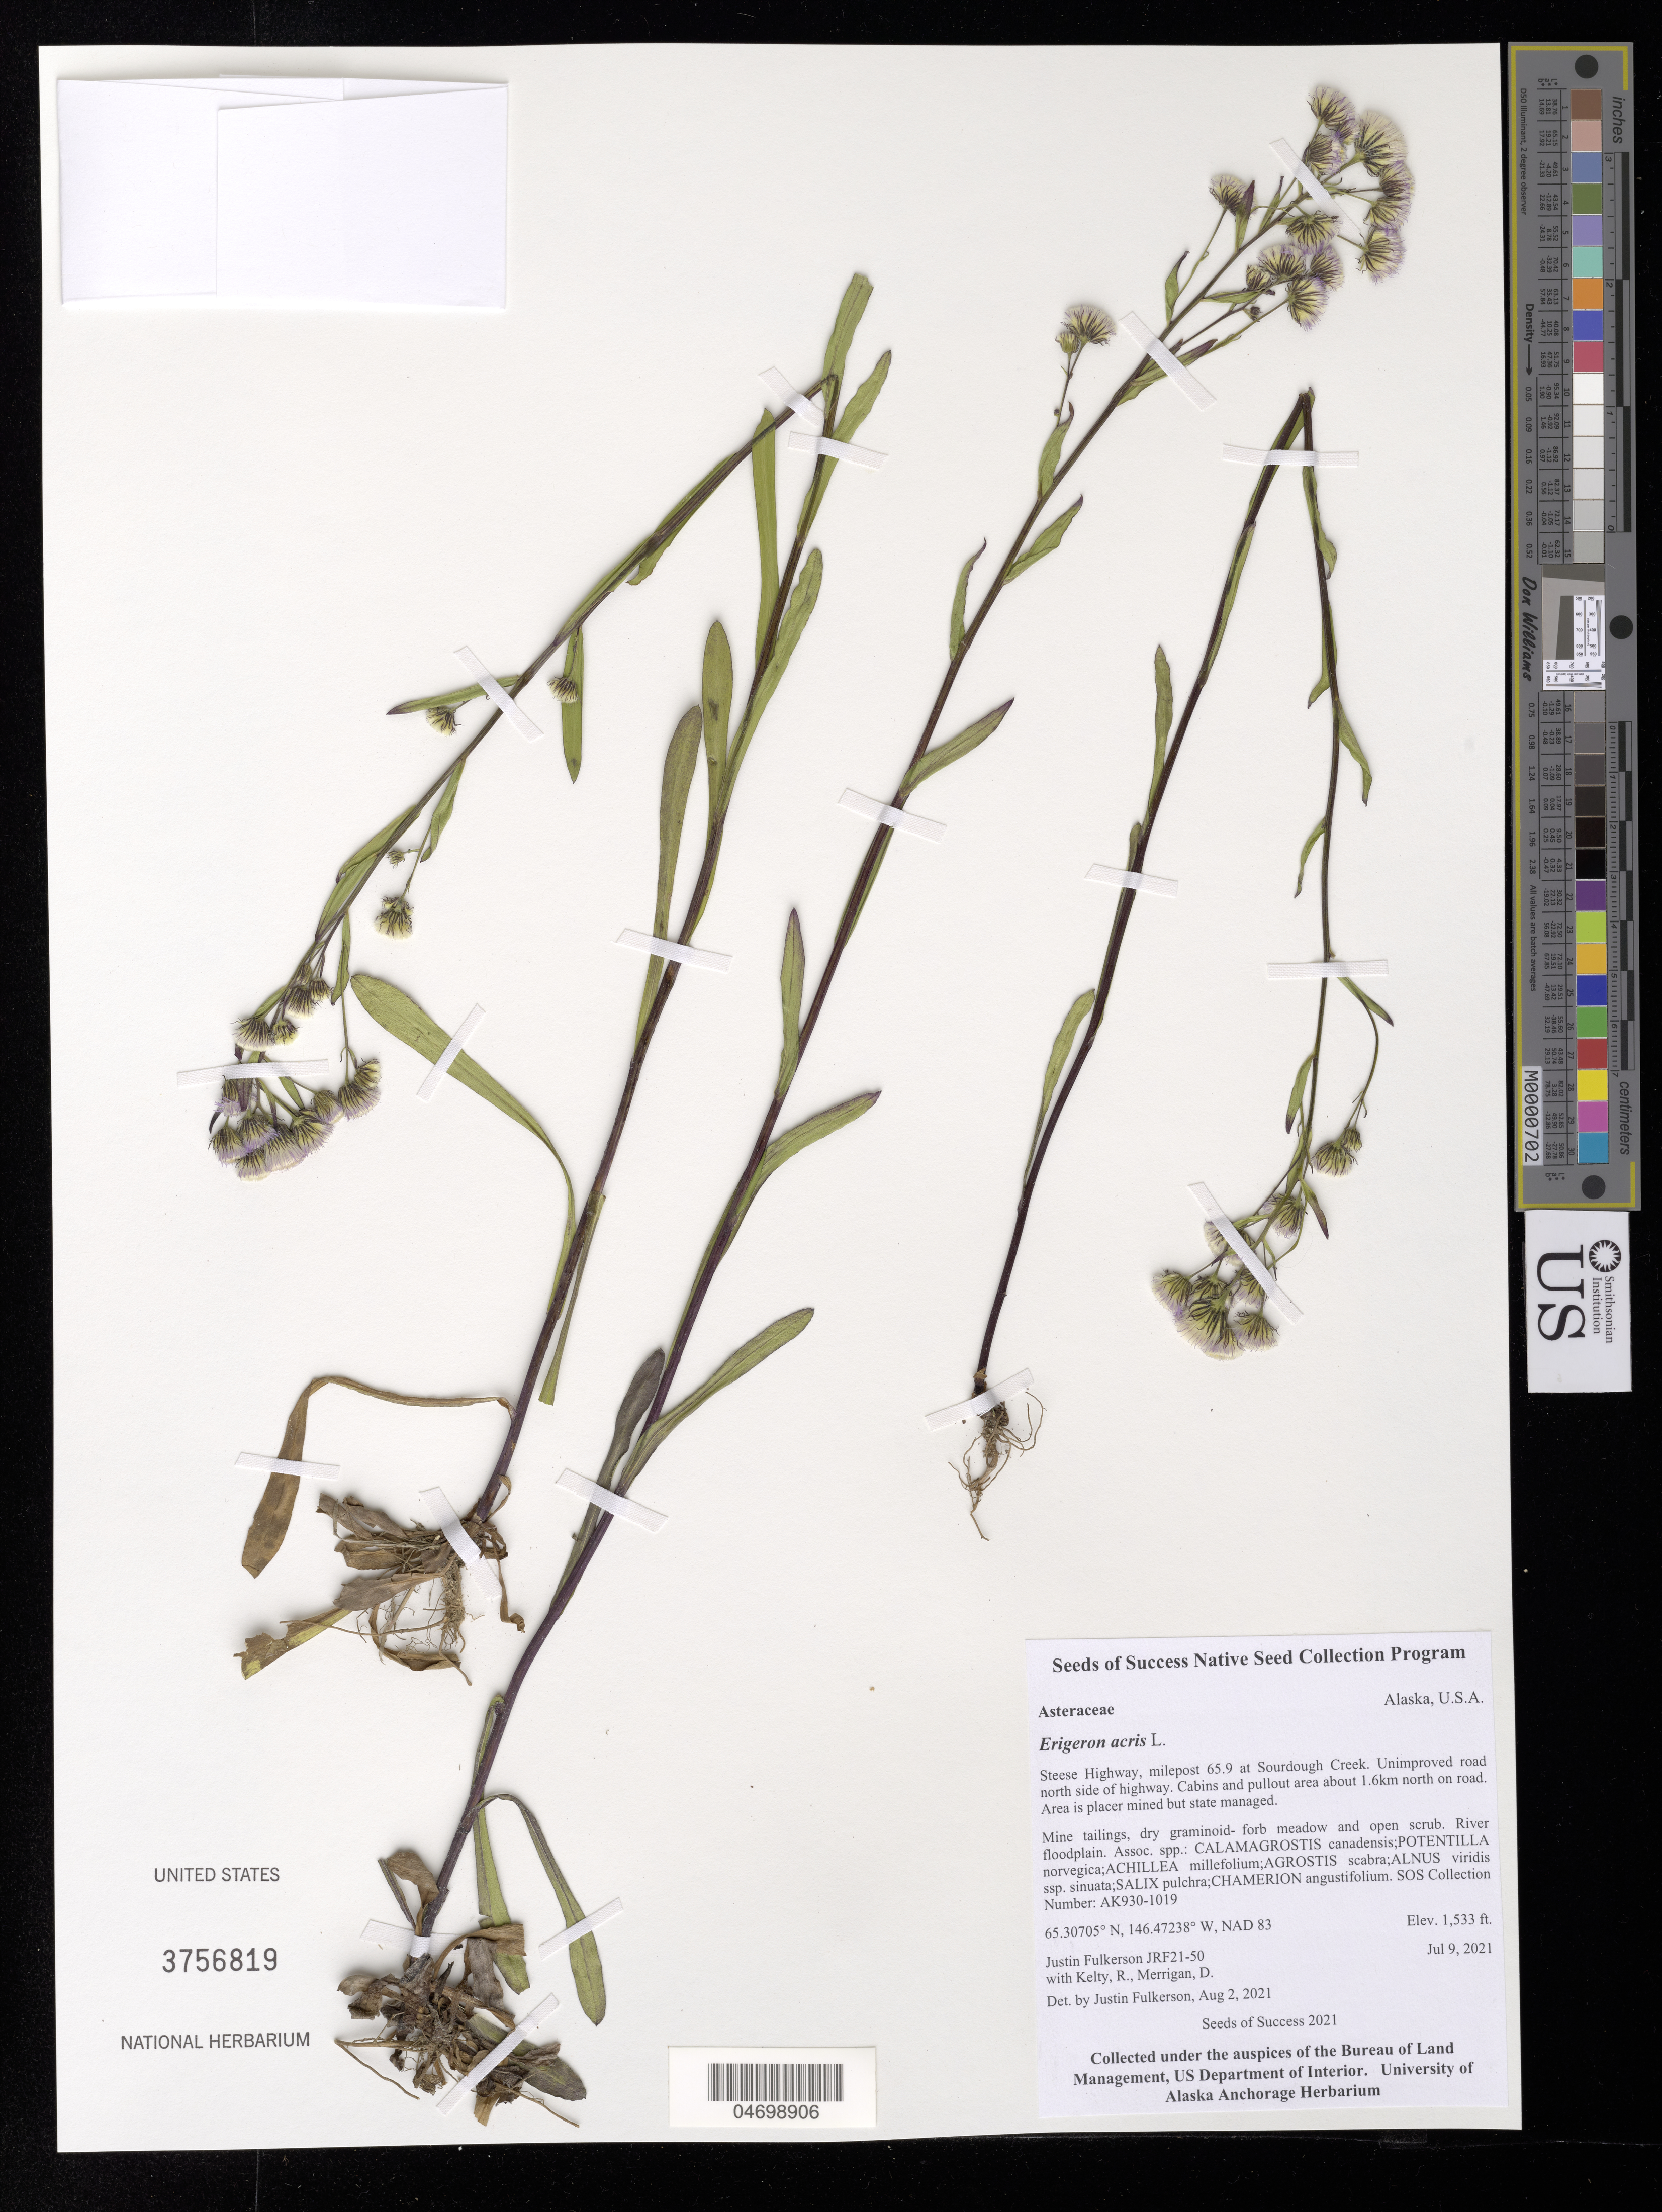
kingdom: Plantae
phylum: Tracheophyta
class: Magnoliopsida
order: Asterales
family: Asteraceae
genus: Erigeron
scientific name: Erigeron acris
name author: L.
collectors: J. Fulkerson, R. Kelty & D. Merrigan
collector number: AK930-1019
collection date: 2021-07-09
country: United States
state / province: Alaska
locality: Steese Hwy, milepost 65.9 at Sourdough Creek.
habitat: Dry gaminoid-forb meadow and open scrub. River floodplain. With Agrostis scabra, Alnus viridis, Salix pulchra, etc.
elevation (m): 467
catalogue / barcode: US 3756819